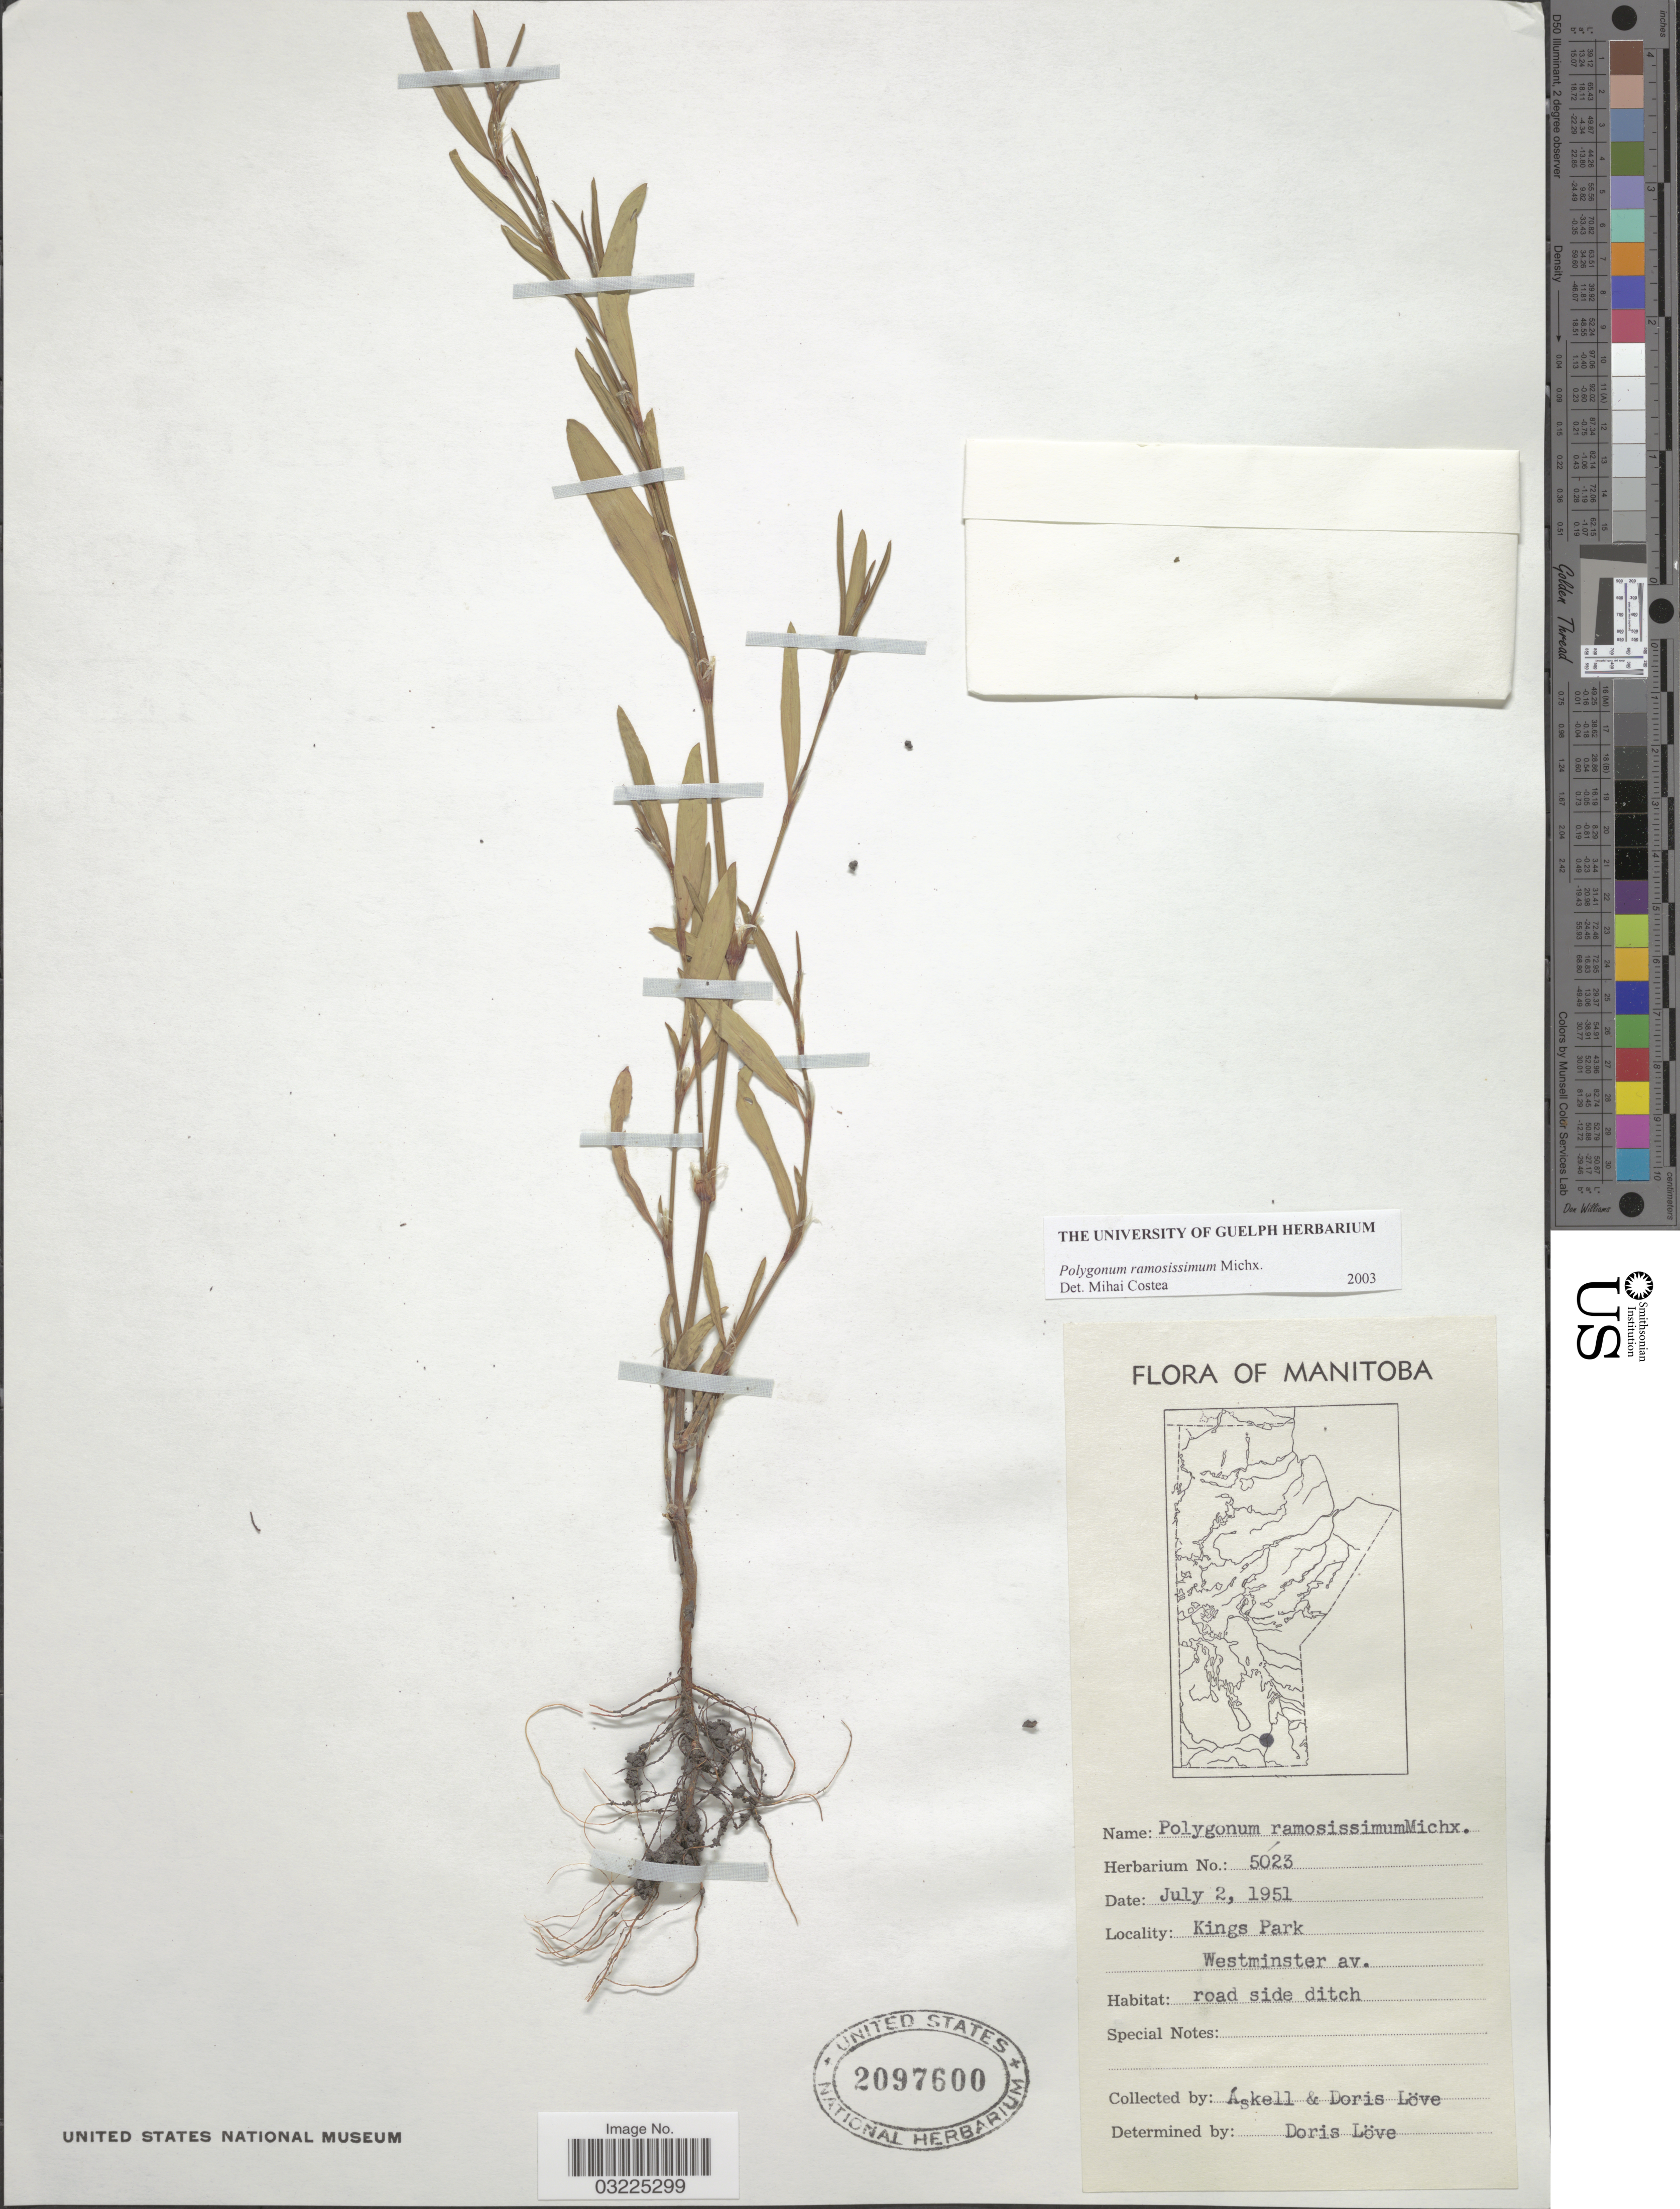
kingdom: Plantae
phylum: Tracheophyta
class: Magnoliopsida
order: Caryophyllales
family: Polygonaceae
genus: Polygonum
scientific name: Polygonum ramosissimum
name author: Michx.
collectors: Á. Löve & D. Löve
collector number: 5023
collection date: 1951-07-02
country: Canada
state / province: Manitoba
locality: Kings Park. Westminster av.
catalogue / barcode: US 2097600